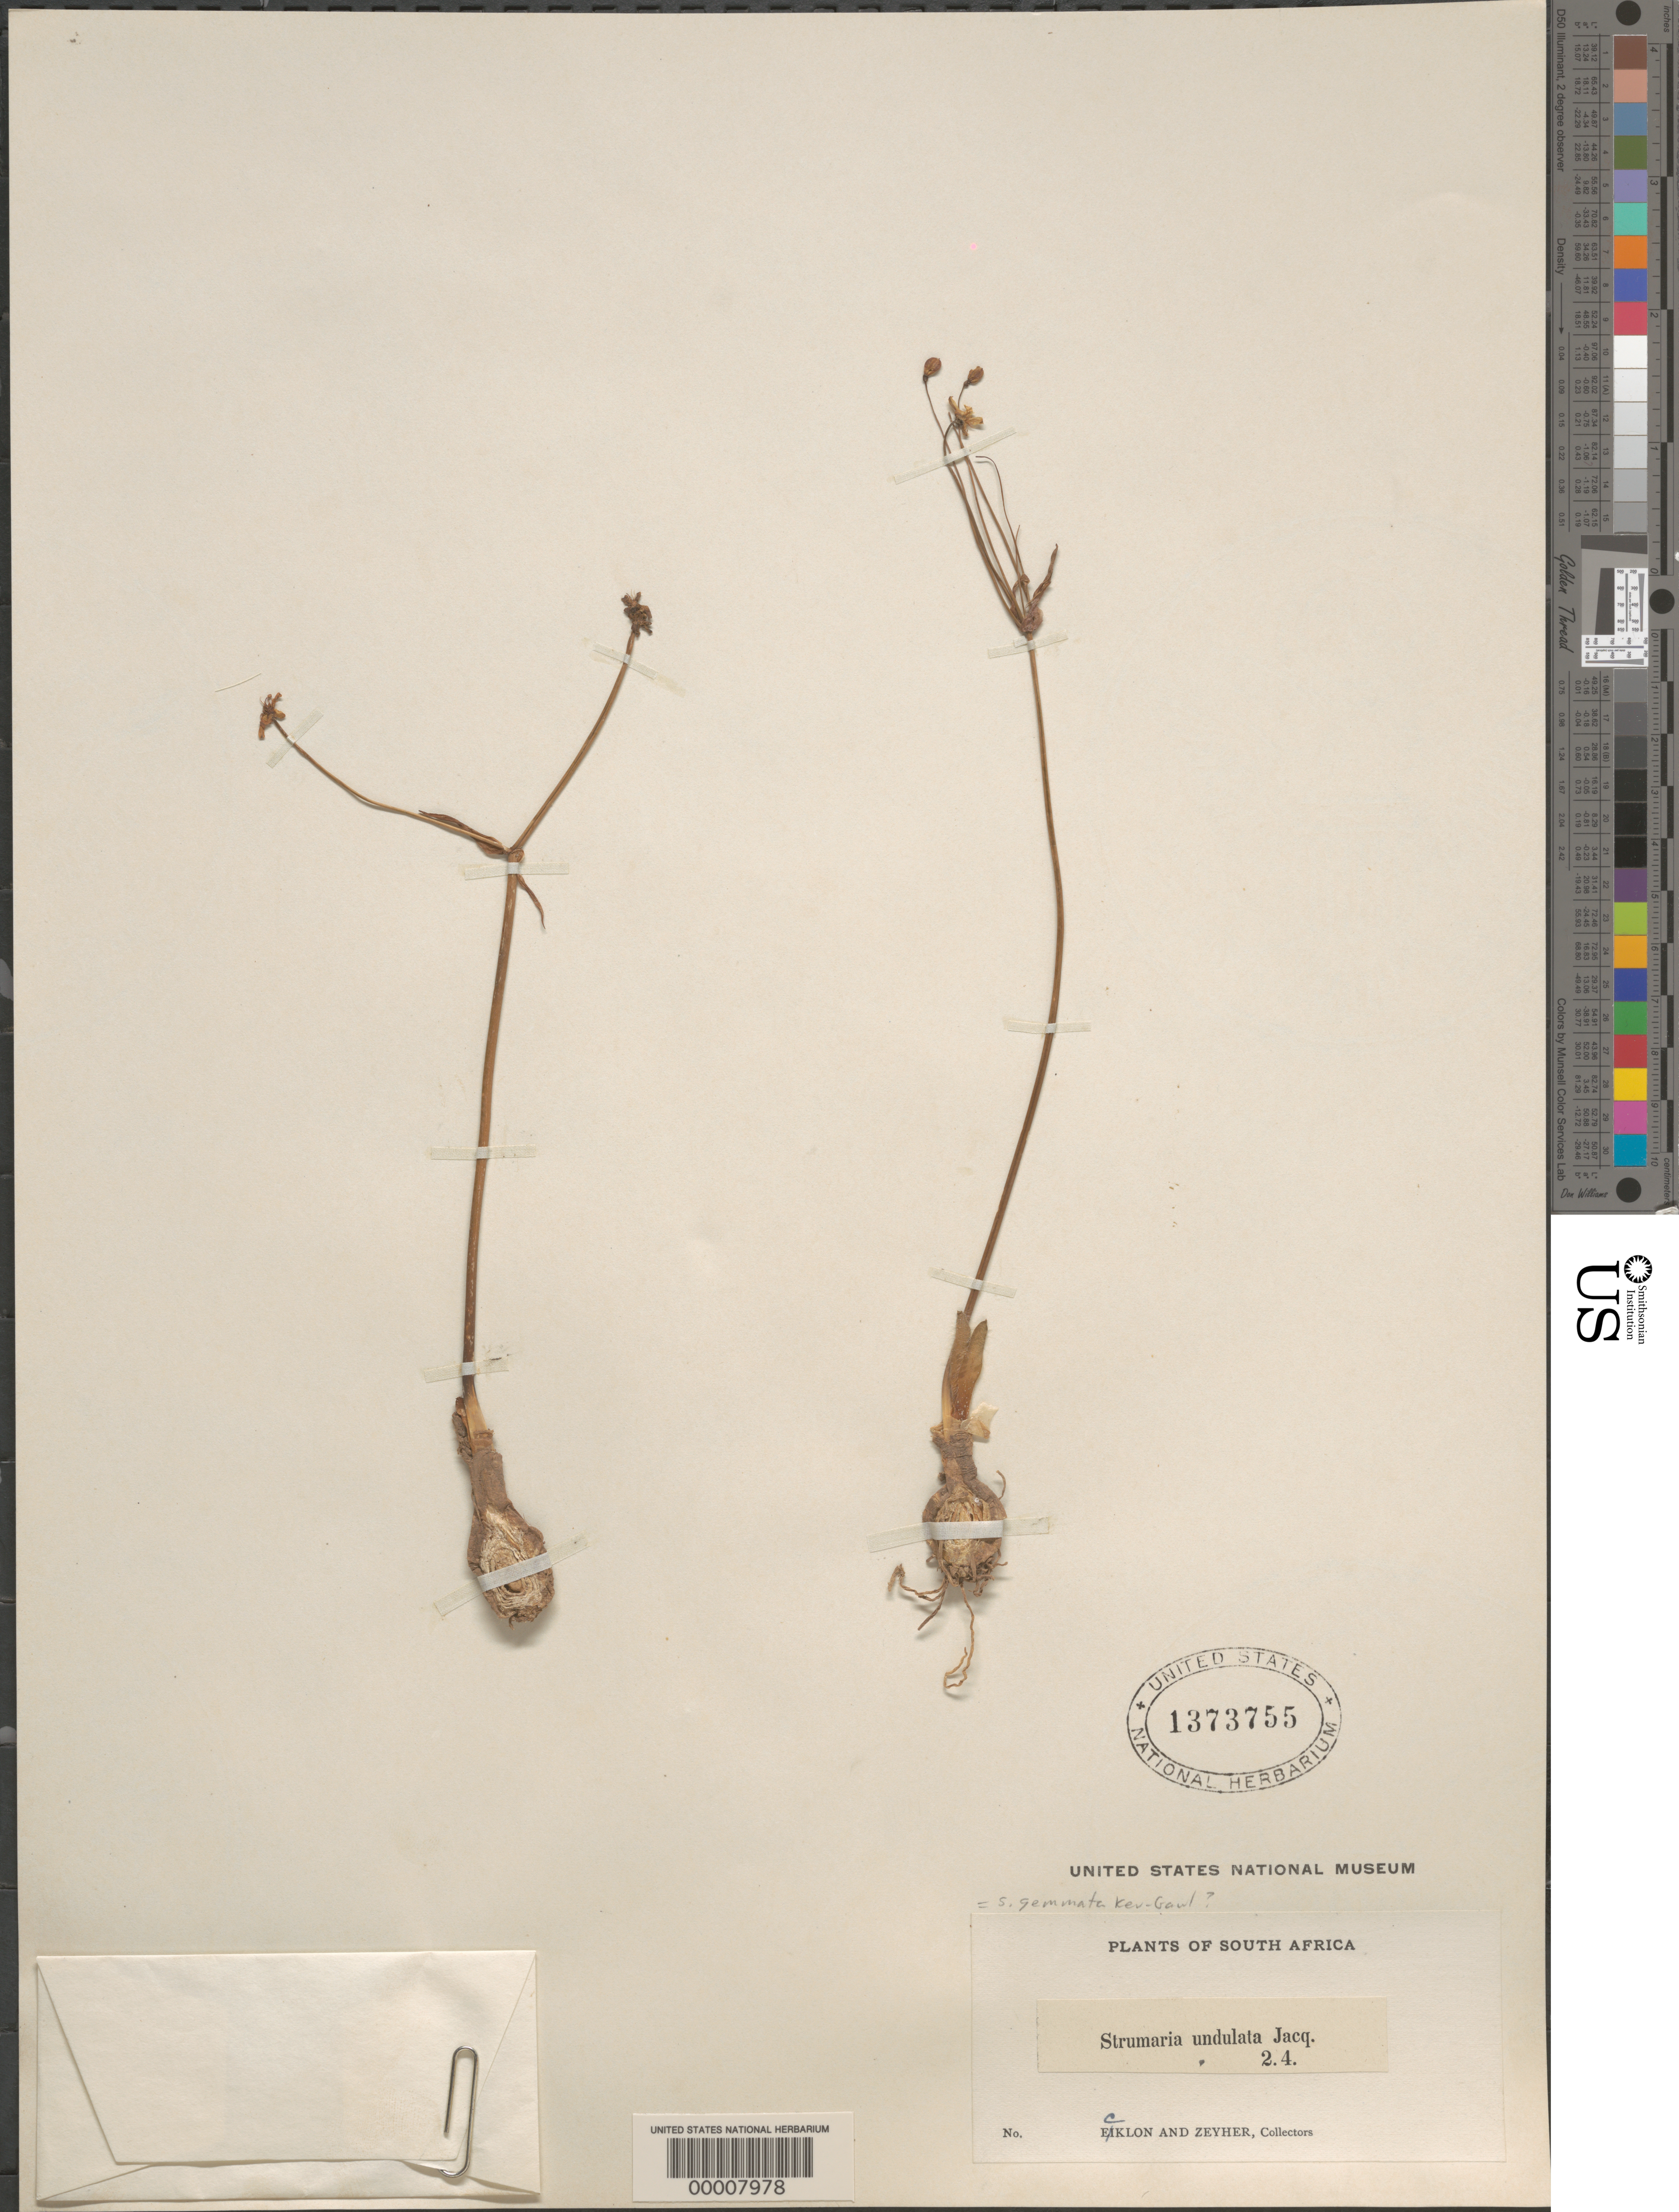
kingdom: Plantae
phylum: Tracheophyta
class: Liliopsida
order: Asparagales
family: Amaryllidaceae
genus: Strumaria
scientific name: Strumaria undulata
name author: Jacq.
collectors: C. F. Ecklon & C. Zeyher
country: South Africa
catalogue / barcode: US 1373755